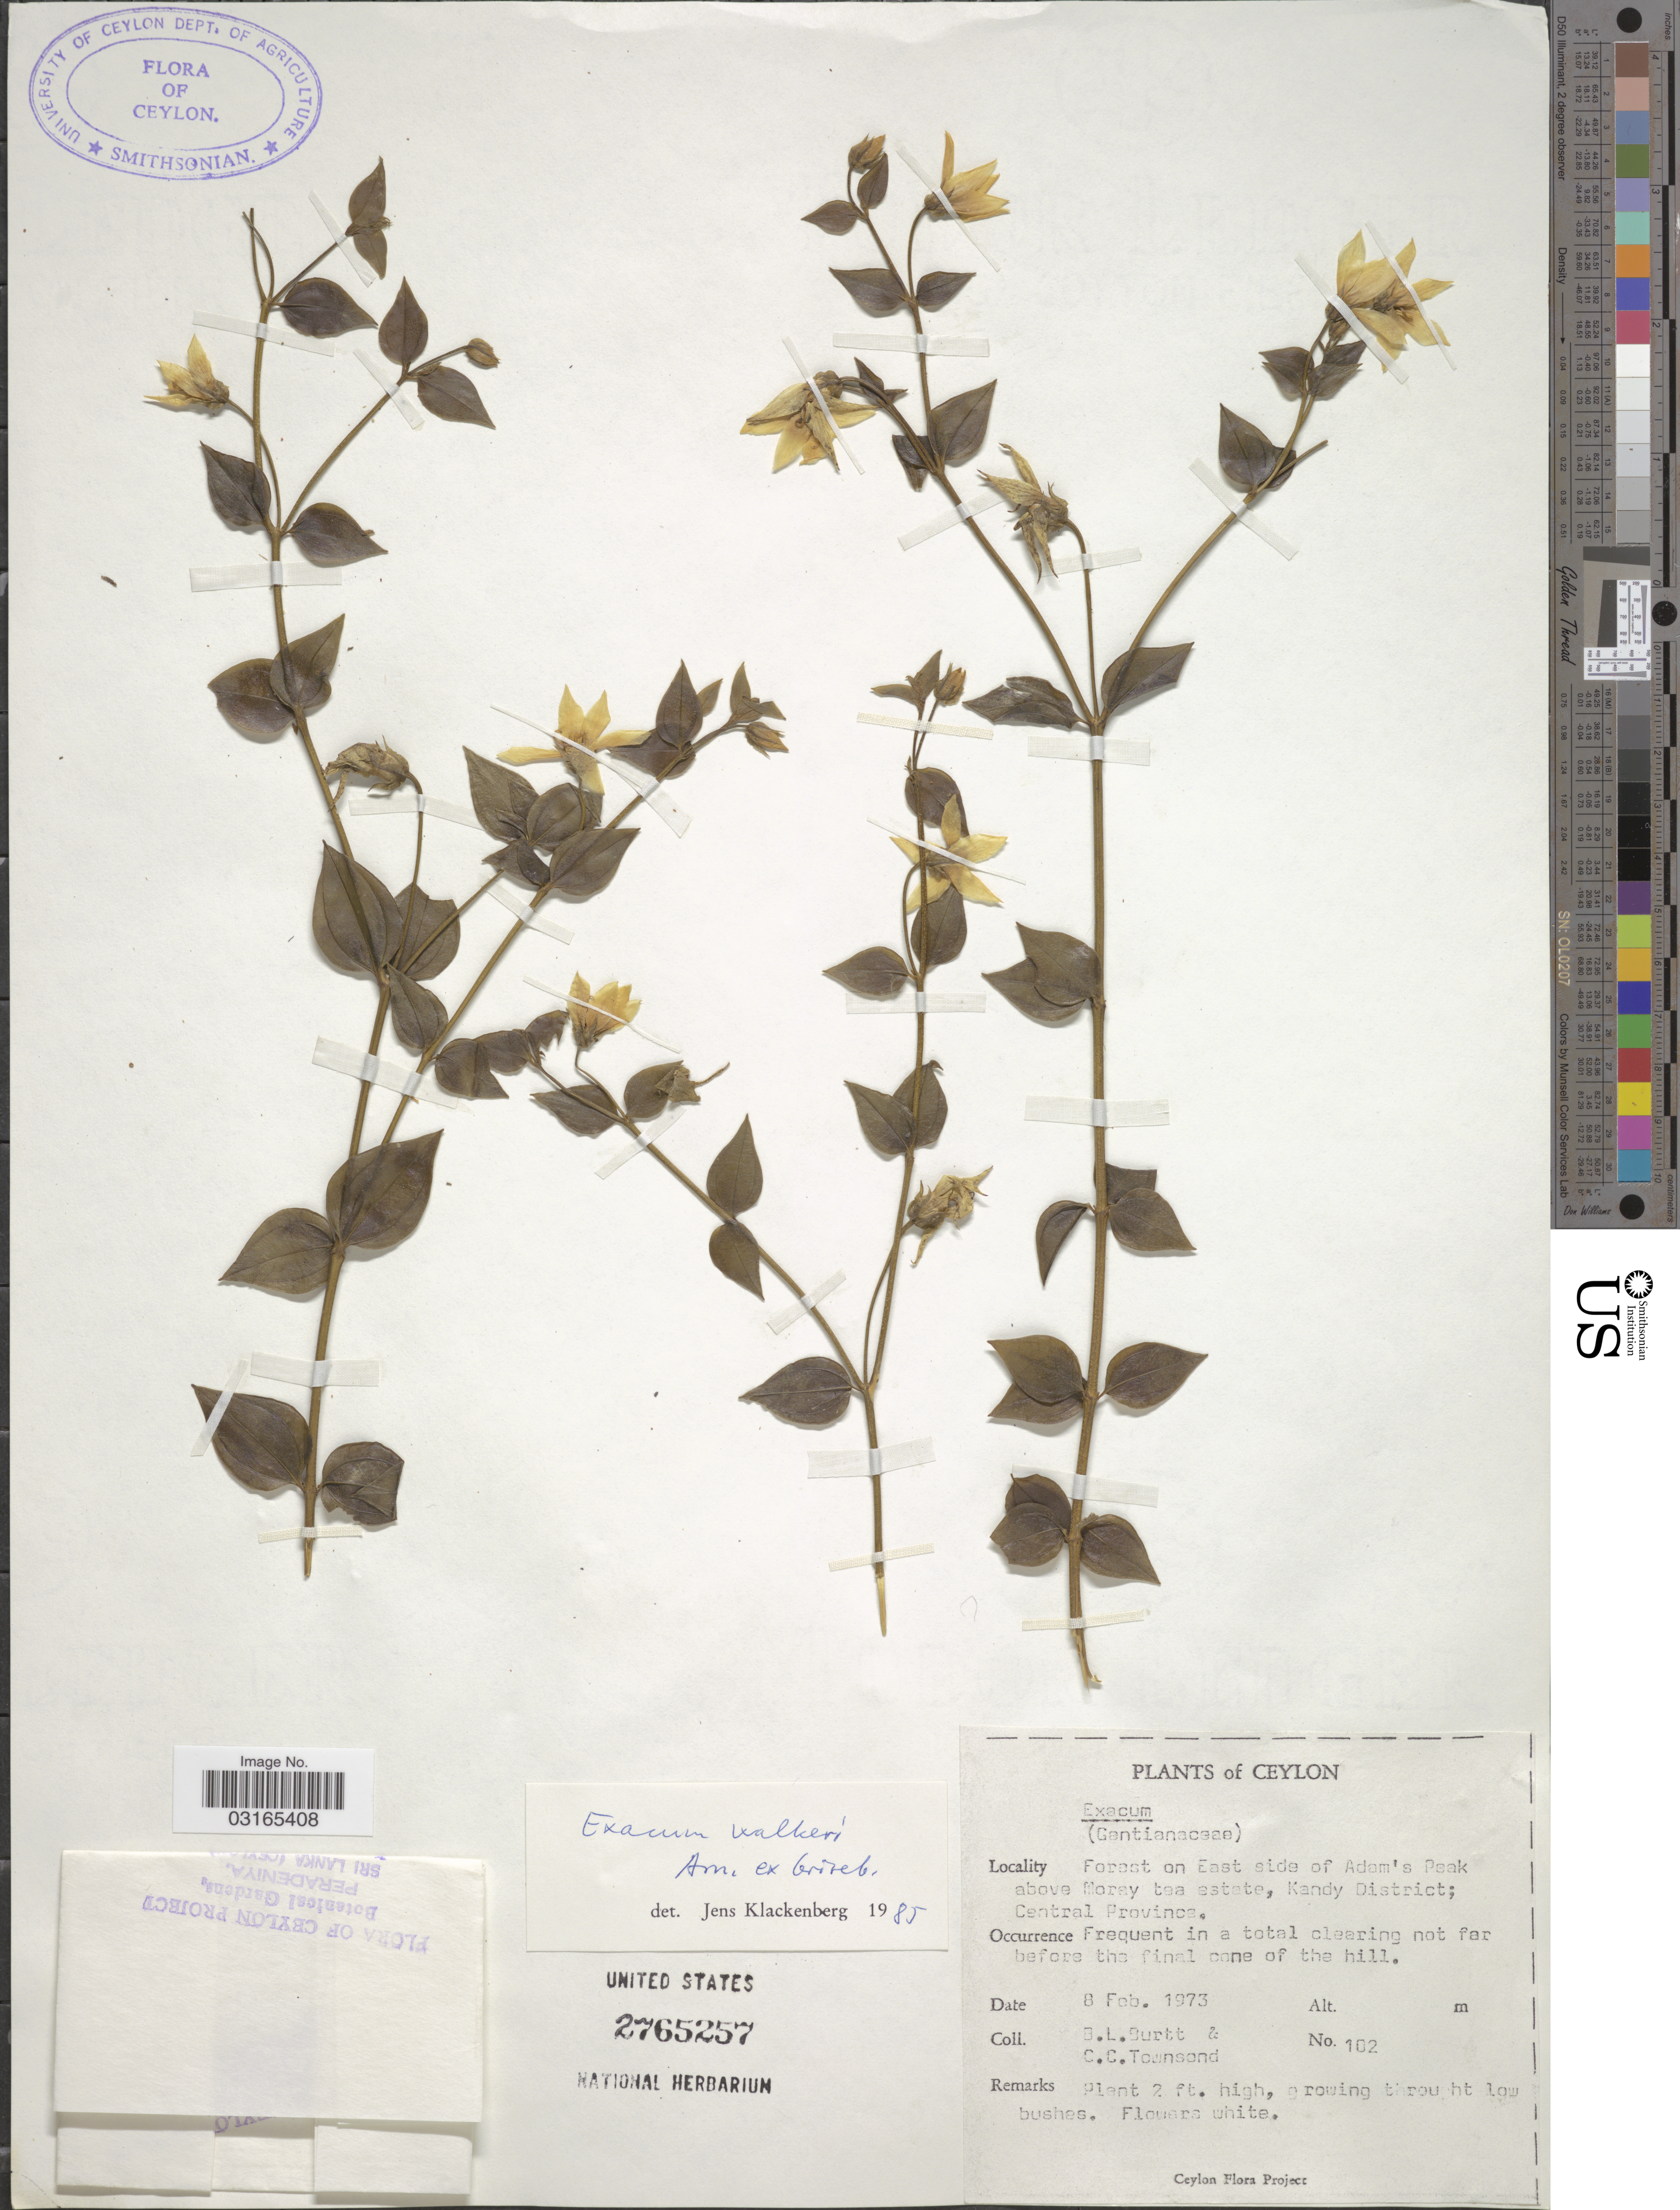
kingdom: Plantae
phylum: Tracheophyta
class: Magnoliopsida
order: Gentianales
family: Gentianaceae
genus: Exacum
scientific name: Exacum walkeri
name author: Arn. ex Griseb.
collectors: B. L. Burtt & C. C. Townsend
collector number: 102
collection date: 1973-02-08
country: Sri Lanka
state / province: Central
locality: Ceylon. Forest on East side of Adam's Peak above Moray tea estate, Kandy District.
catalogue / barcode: US 2765257